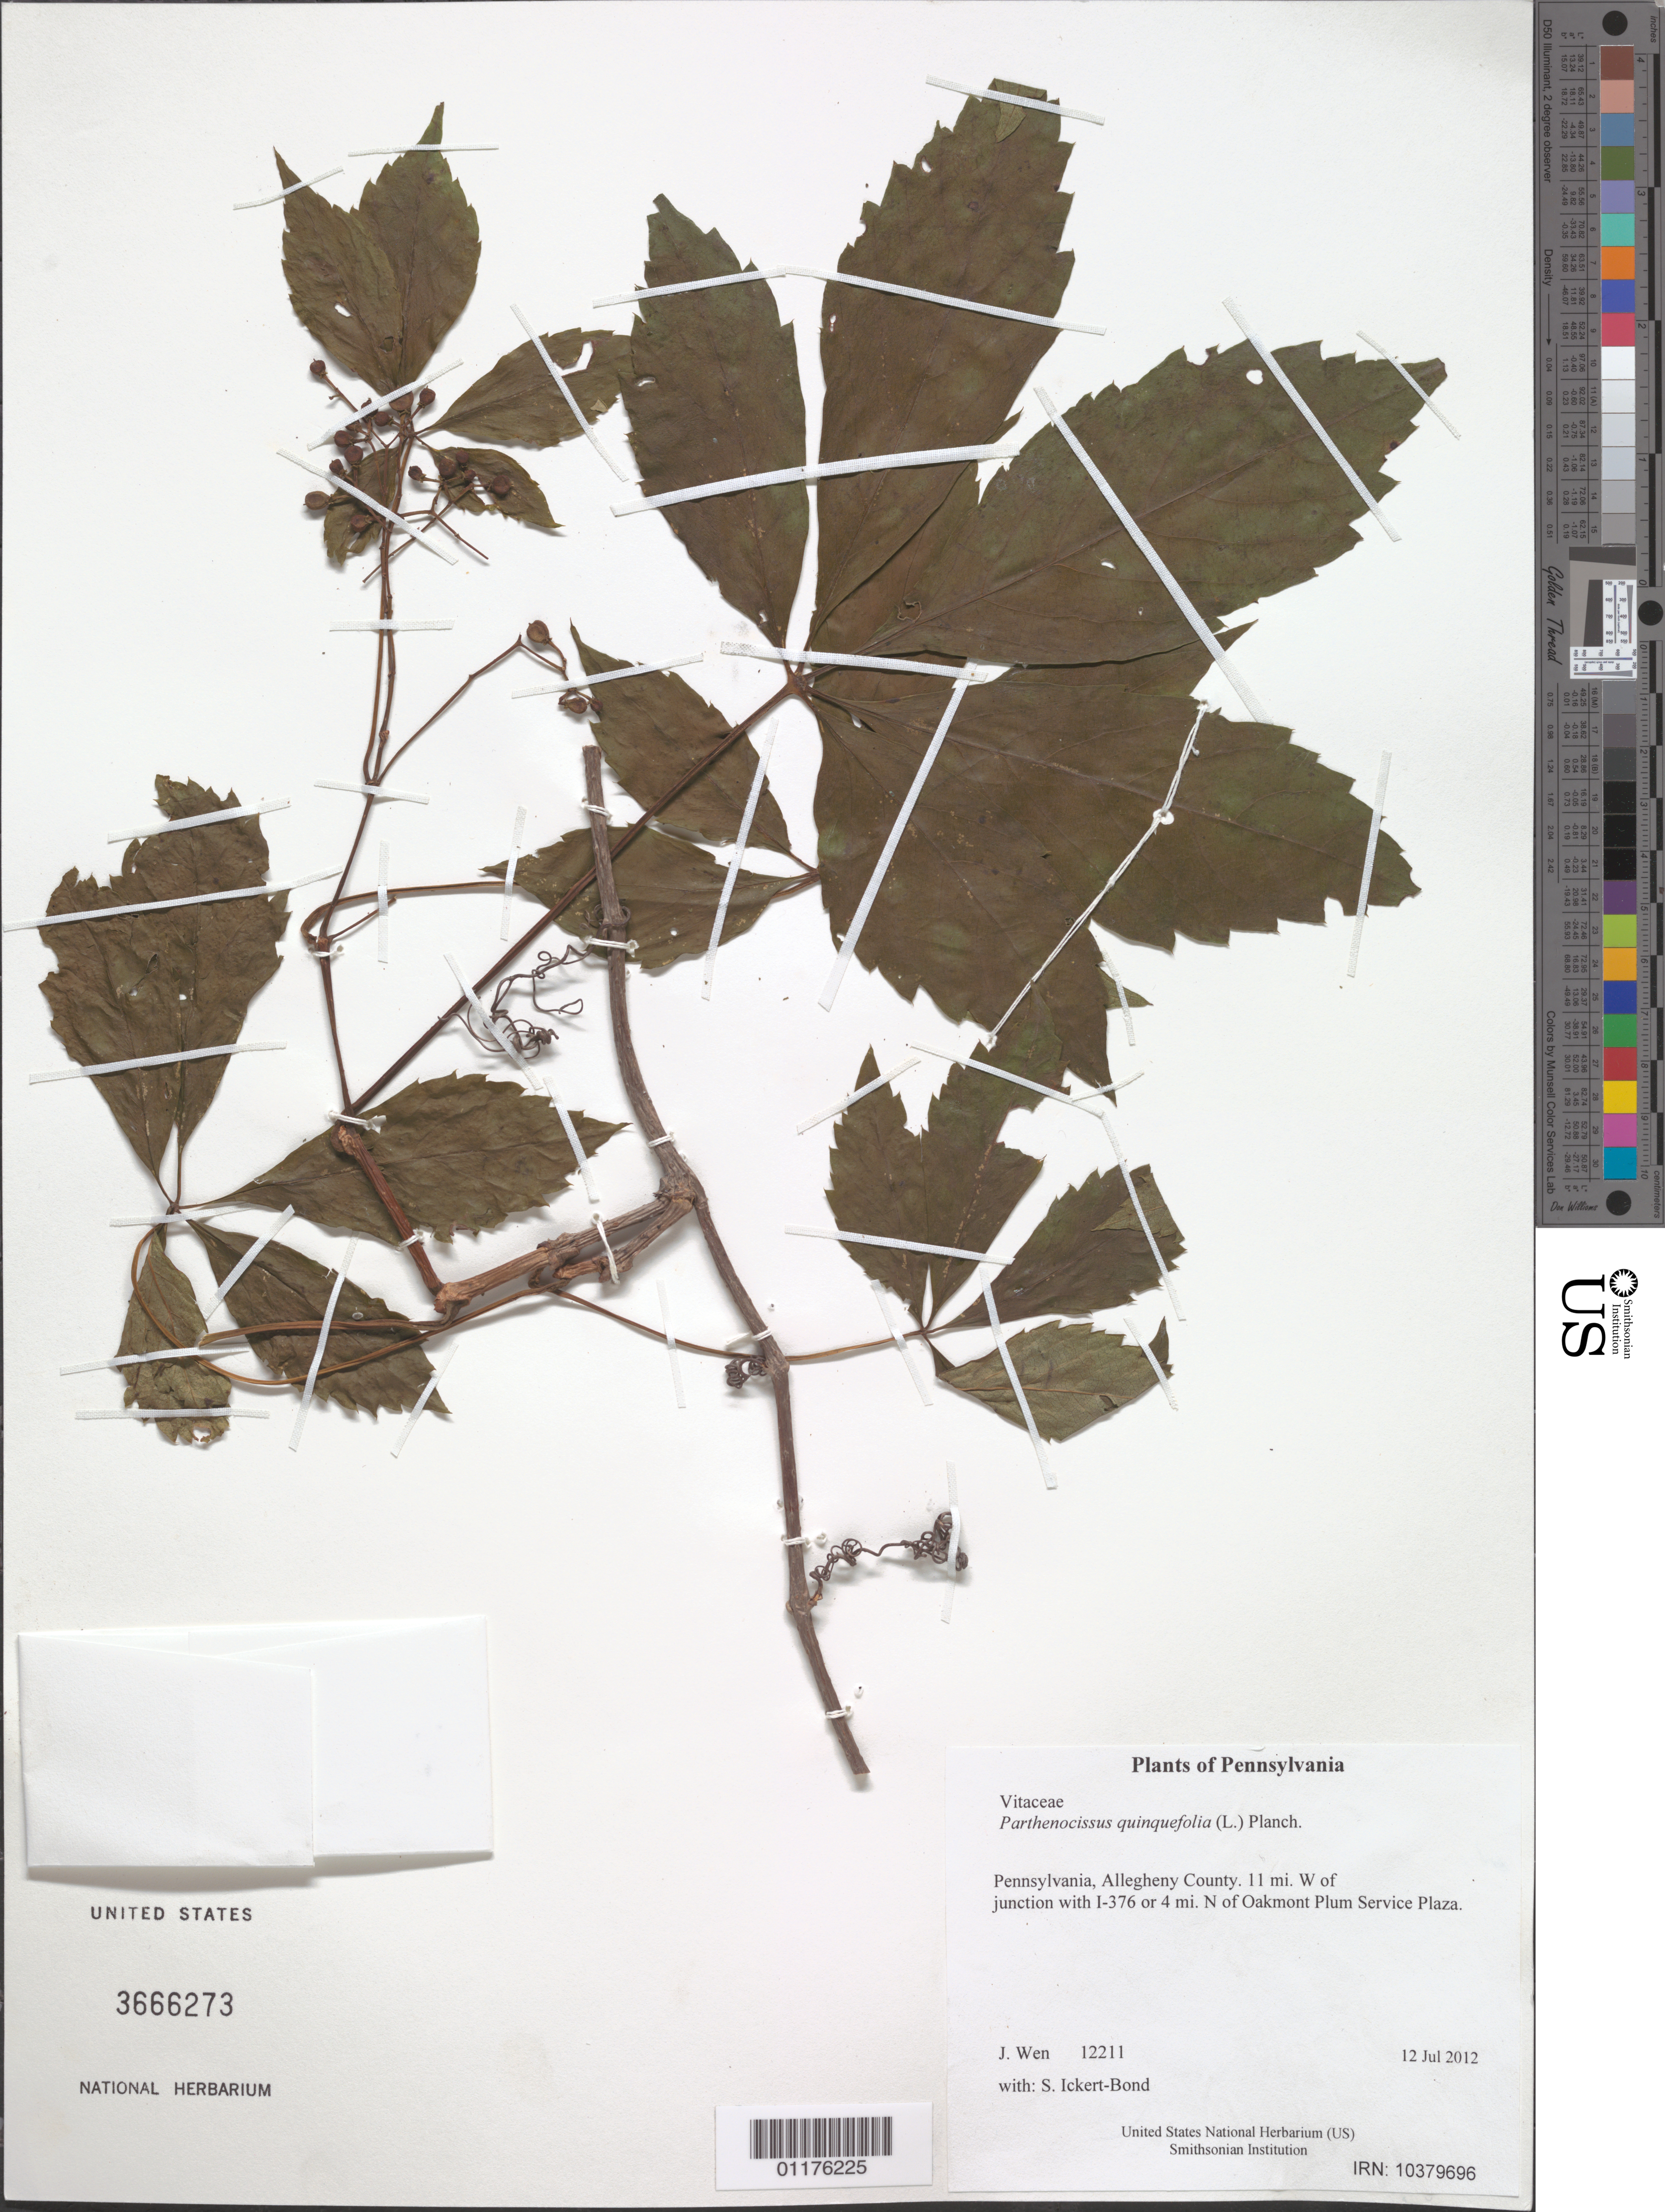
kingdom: Plantae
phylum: Tracheophyta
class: Magnoliopsida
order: Vitales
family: Vitaceae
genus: Parthenocissus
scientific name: Parthenocissus quinquefolia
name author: (L.) Planch.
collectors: J. Wen & S. Ickert-Bond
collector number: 12211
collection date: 2012-07-12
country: United States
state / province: Pennsylvania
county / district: Allegheny County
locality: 11 mi. W of junction with I-376 or 4 mi. N of Oakmont Plum Service Plaza.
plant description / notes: flowers in FAA, population samples (DNA)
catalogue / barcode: US 3666273